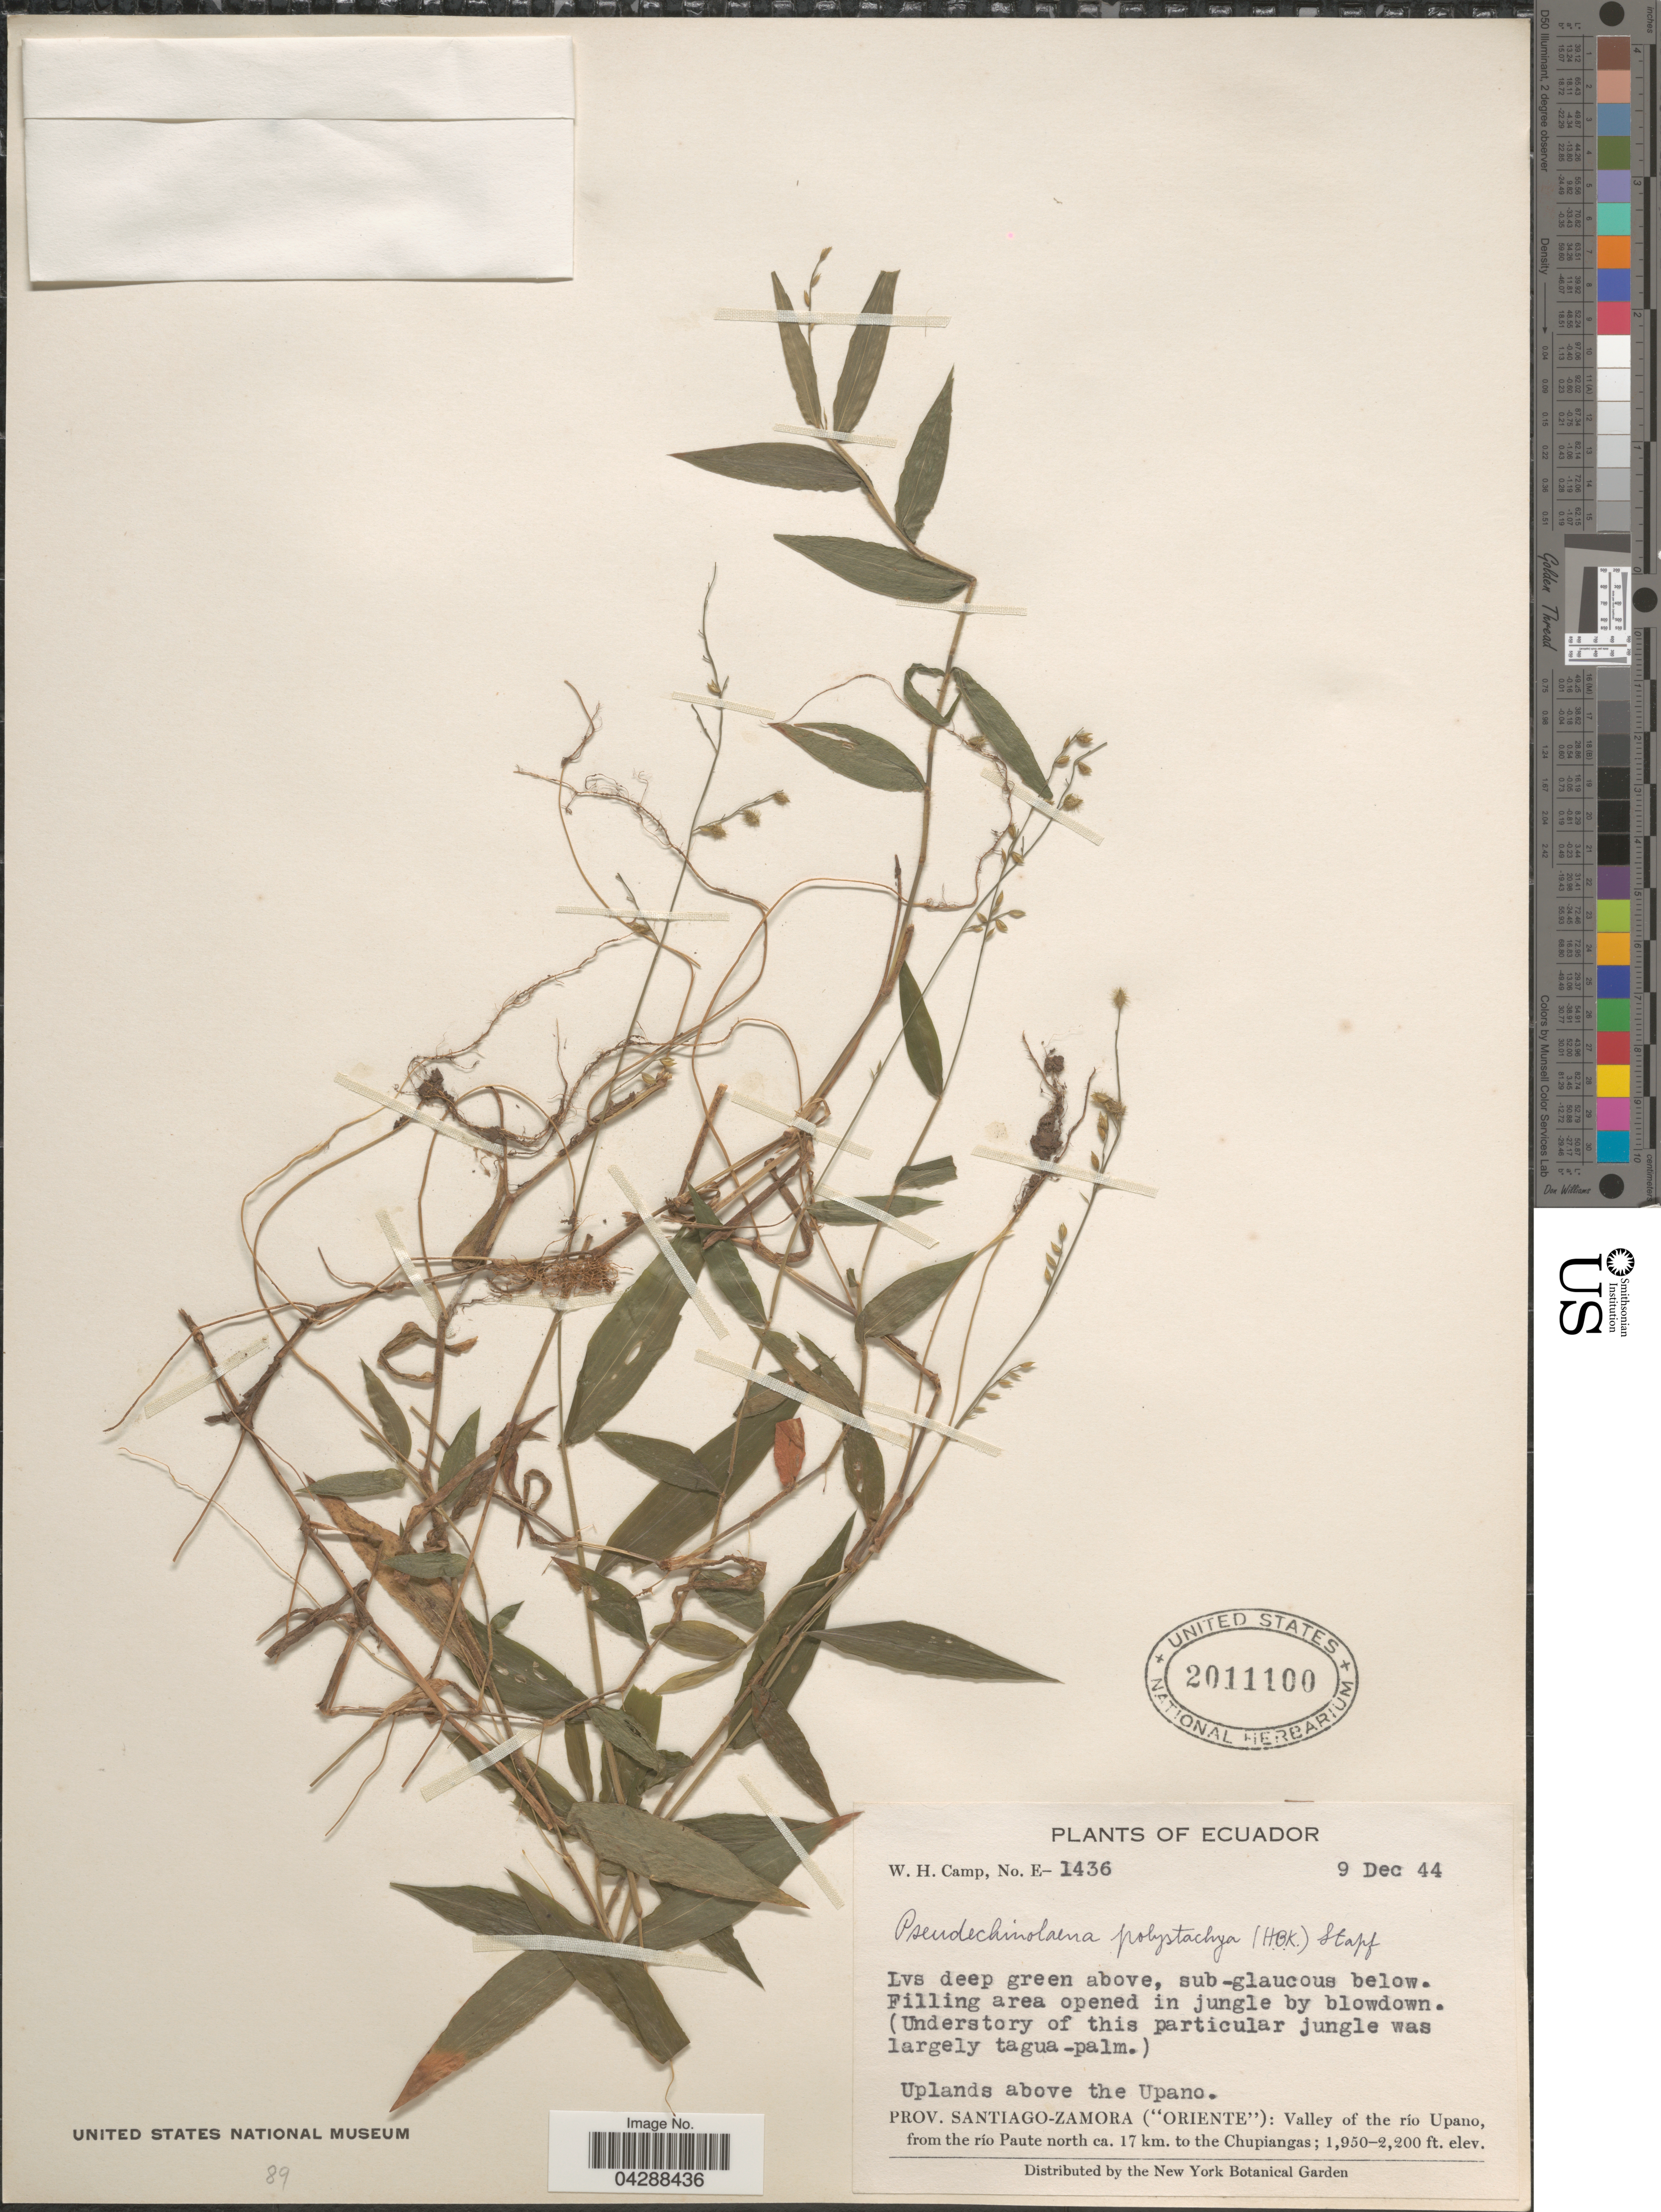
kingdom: Plantae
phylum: Tracheophyta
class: Liliopsida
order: Poales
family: Poaceae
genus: Pseudechinolaena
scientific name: Pseudechinolaena polystachya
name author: (Kunth) Stapf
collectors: W. H. Camp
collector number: E-1436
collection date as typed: Transcribed d/m/y: 9/12/44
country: Ecuador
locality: Uplands above the Upano. Prov. Santiago-Zamora ("Oriente"): Valley of the río Upano, from the río Pauthe north ca. 17 km. to the Chupiangas.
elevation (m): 594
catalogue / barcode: US 2011100